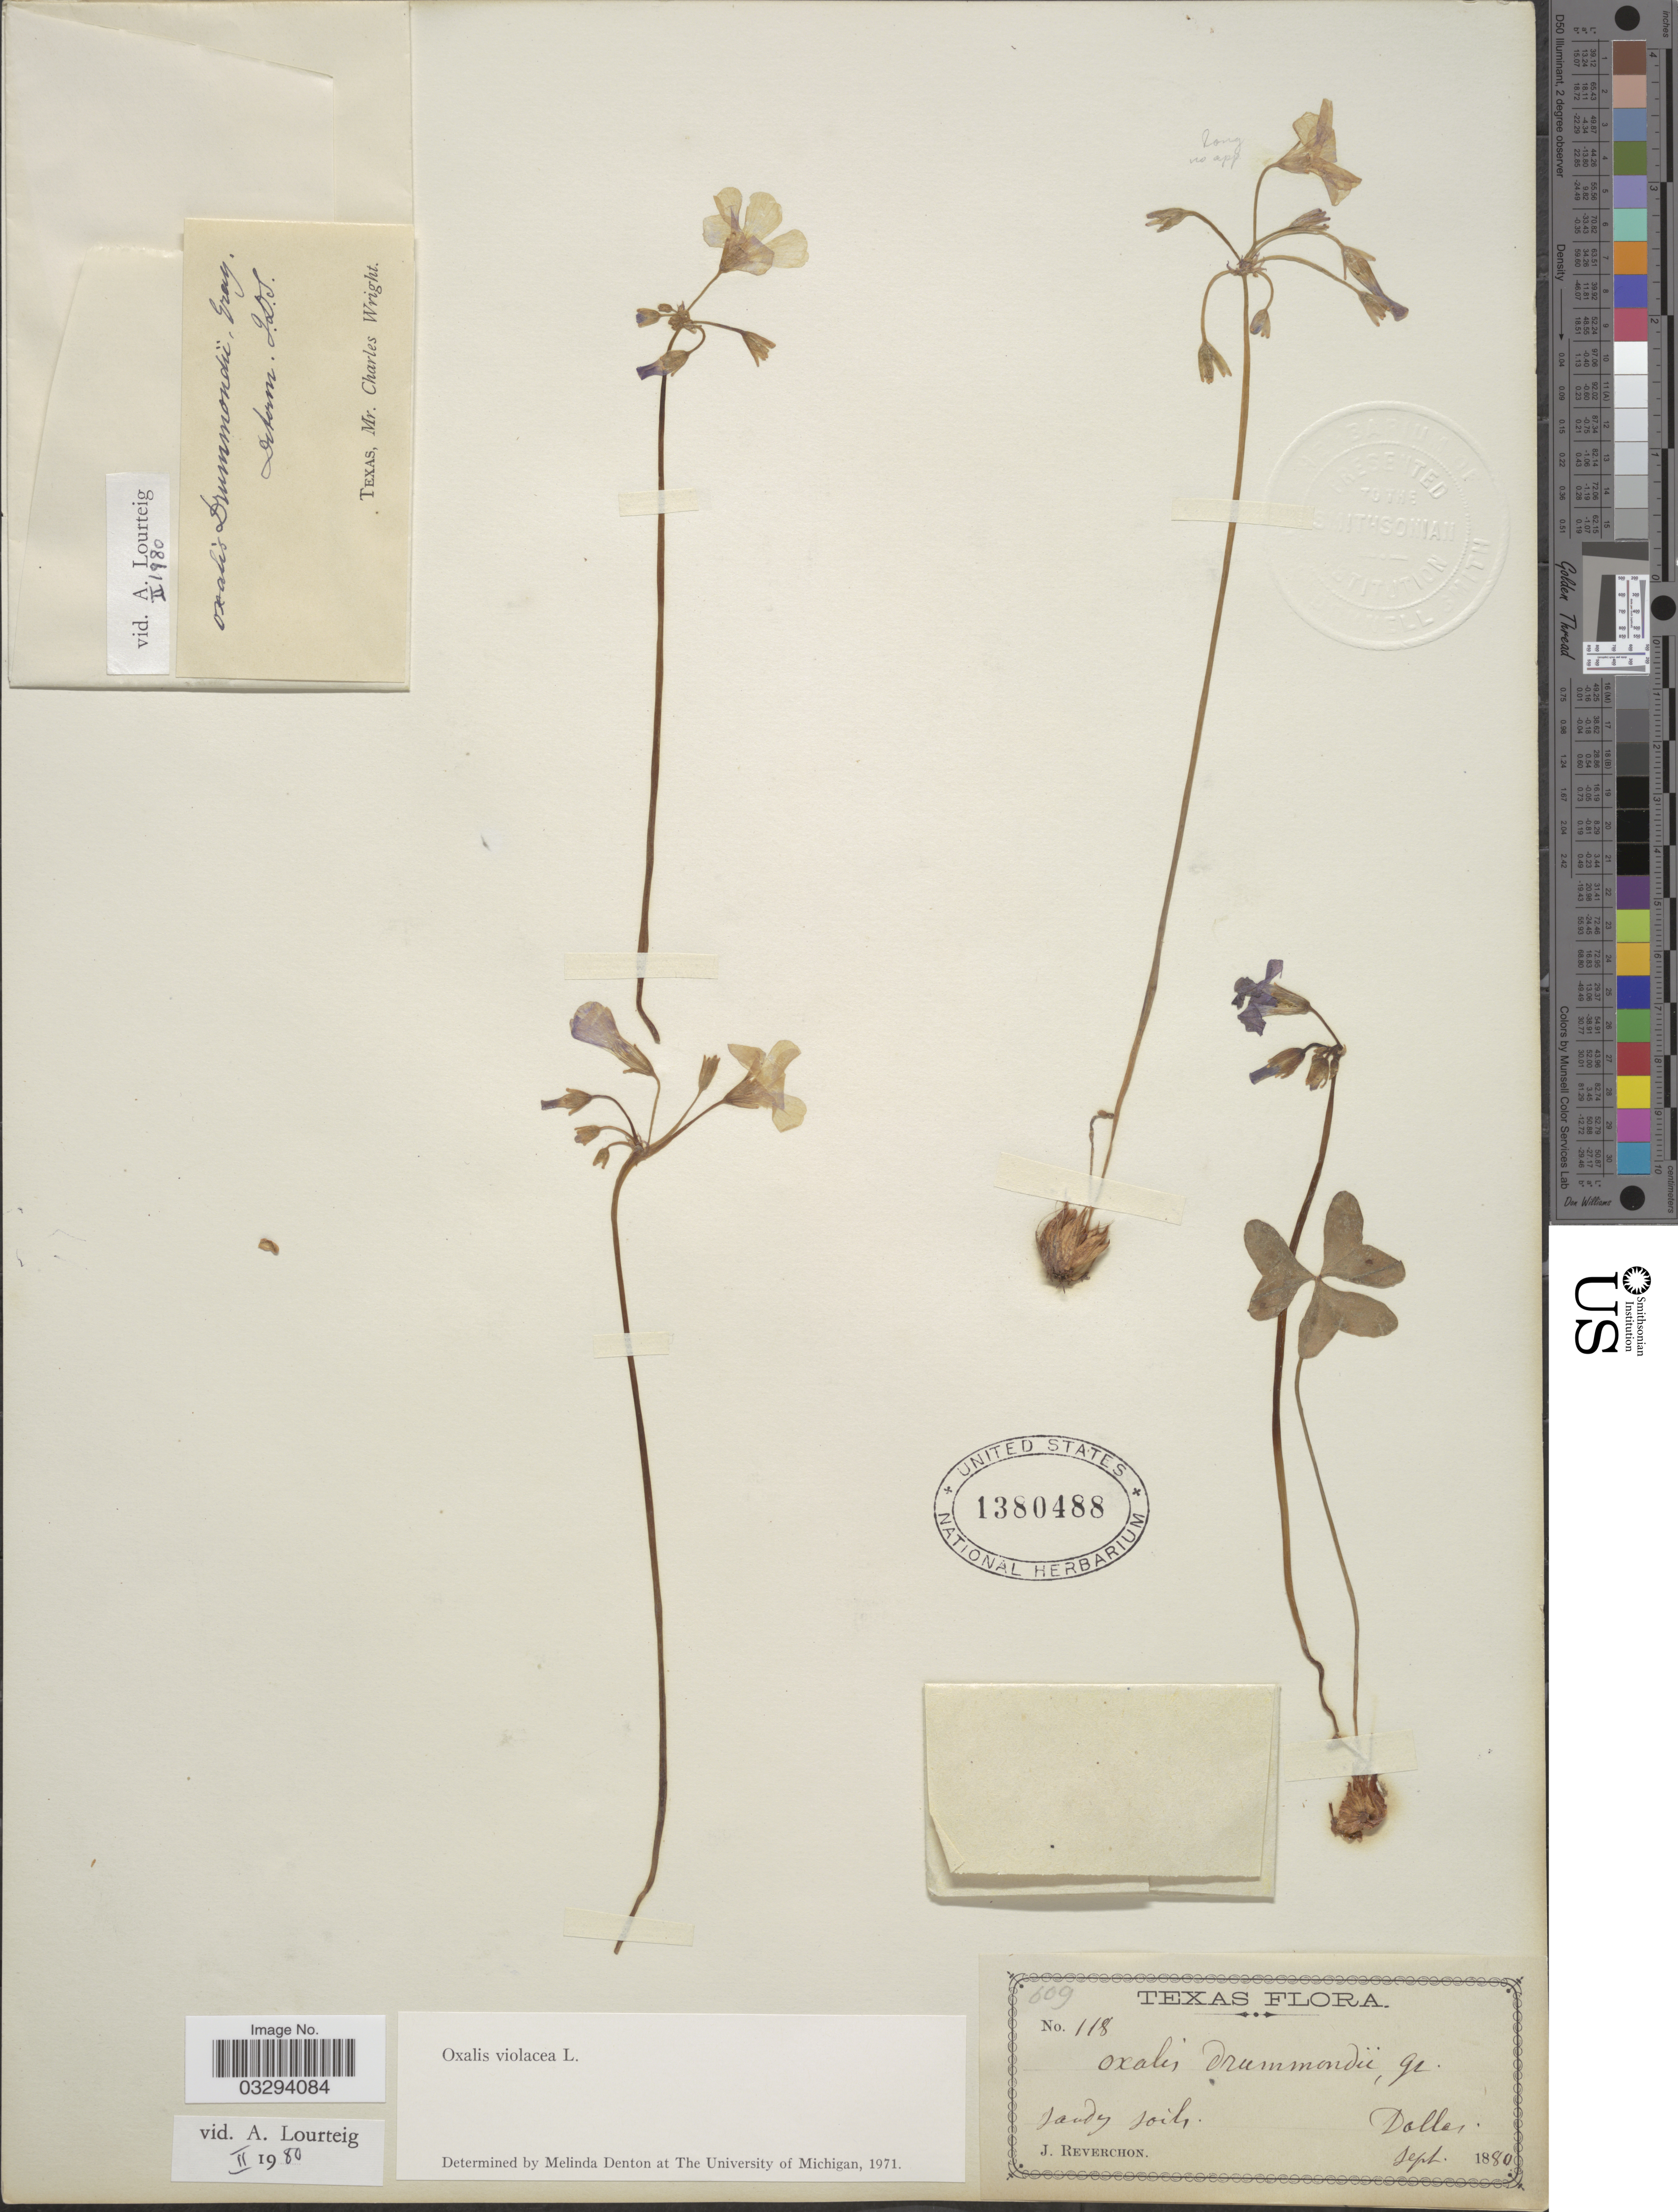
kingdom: Plantae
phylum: Tracheophyta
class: Magnoliopsida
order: Oxalidales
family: Oxalidaceae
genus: Oxalis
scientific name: Oxalis violacea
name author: L.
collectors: J. Reverchon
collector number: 118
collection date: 1880-09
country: United States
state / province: Texas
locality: Dallas.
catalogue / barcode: US 1380488